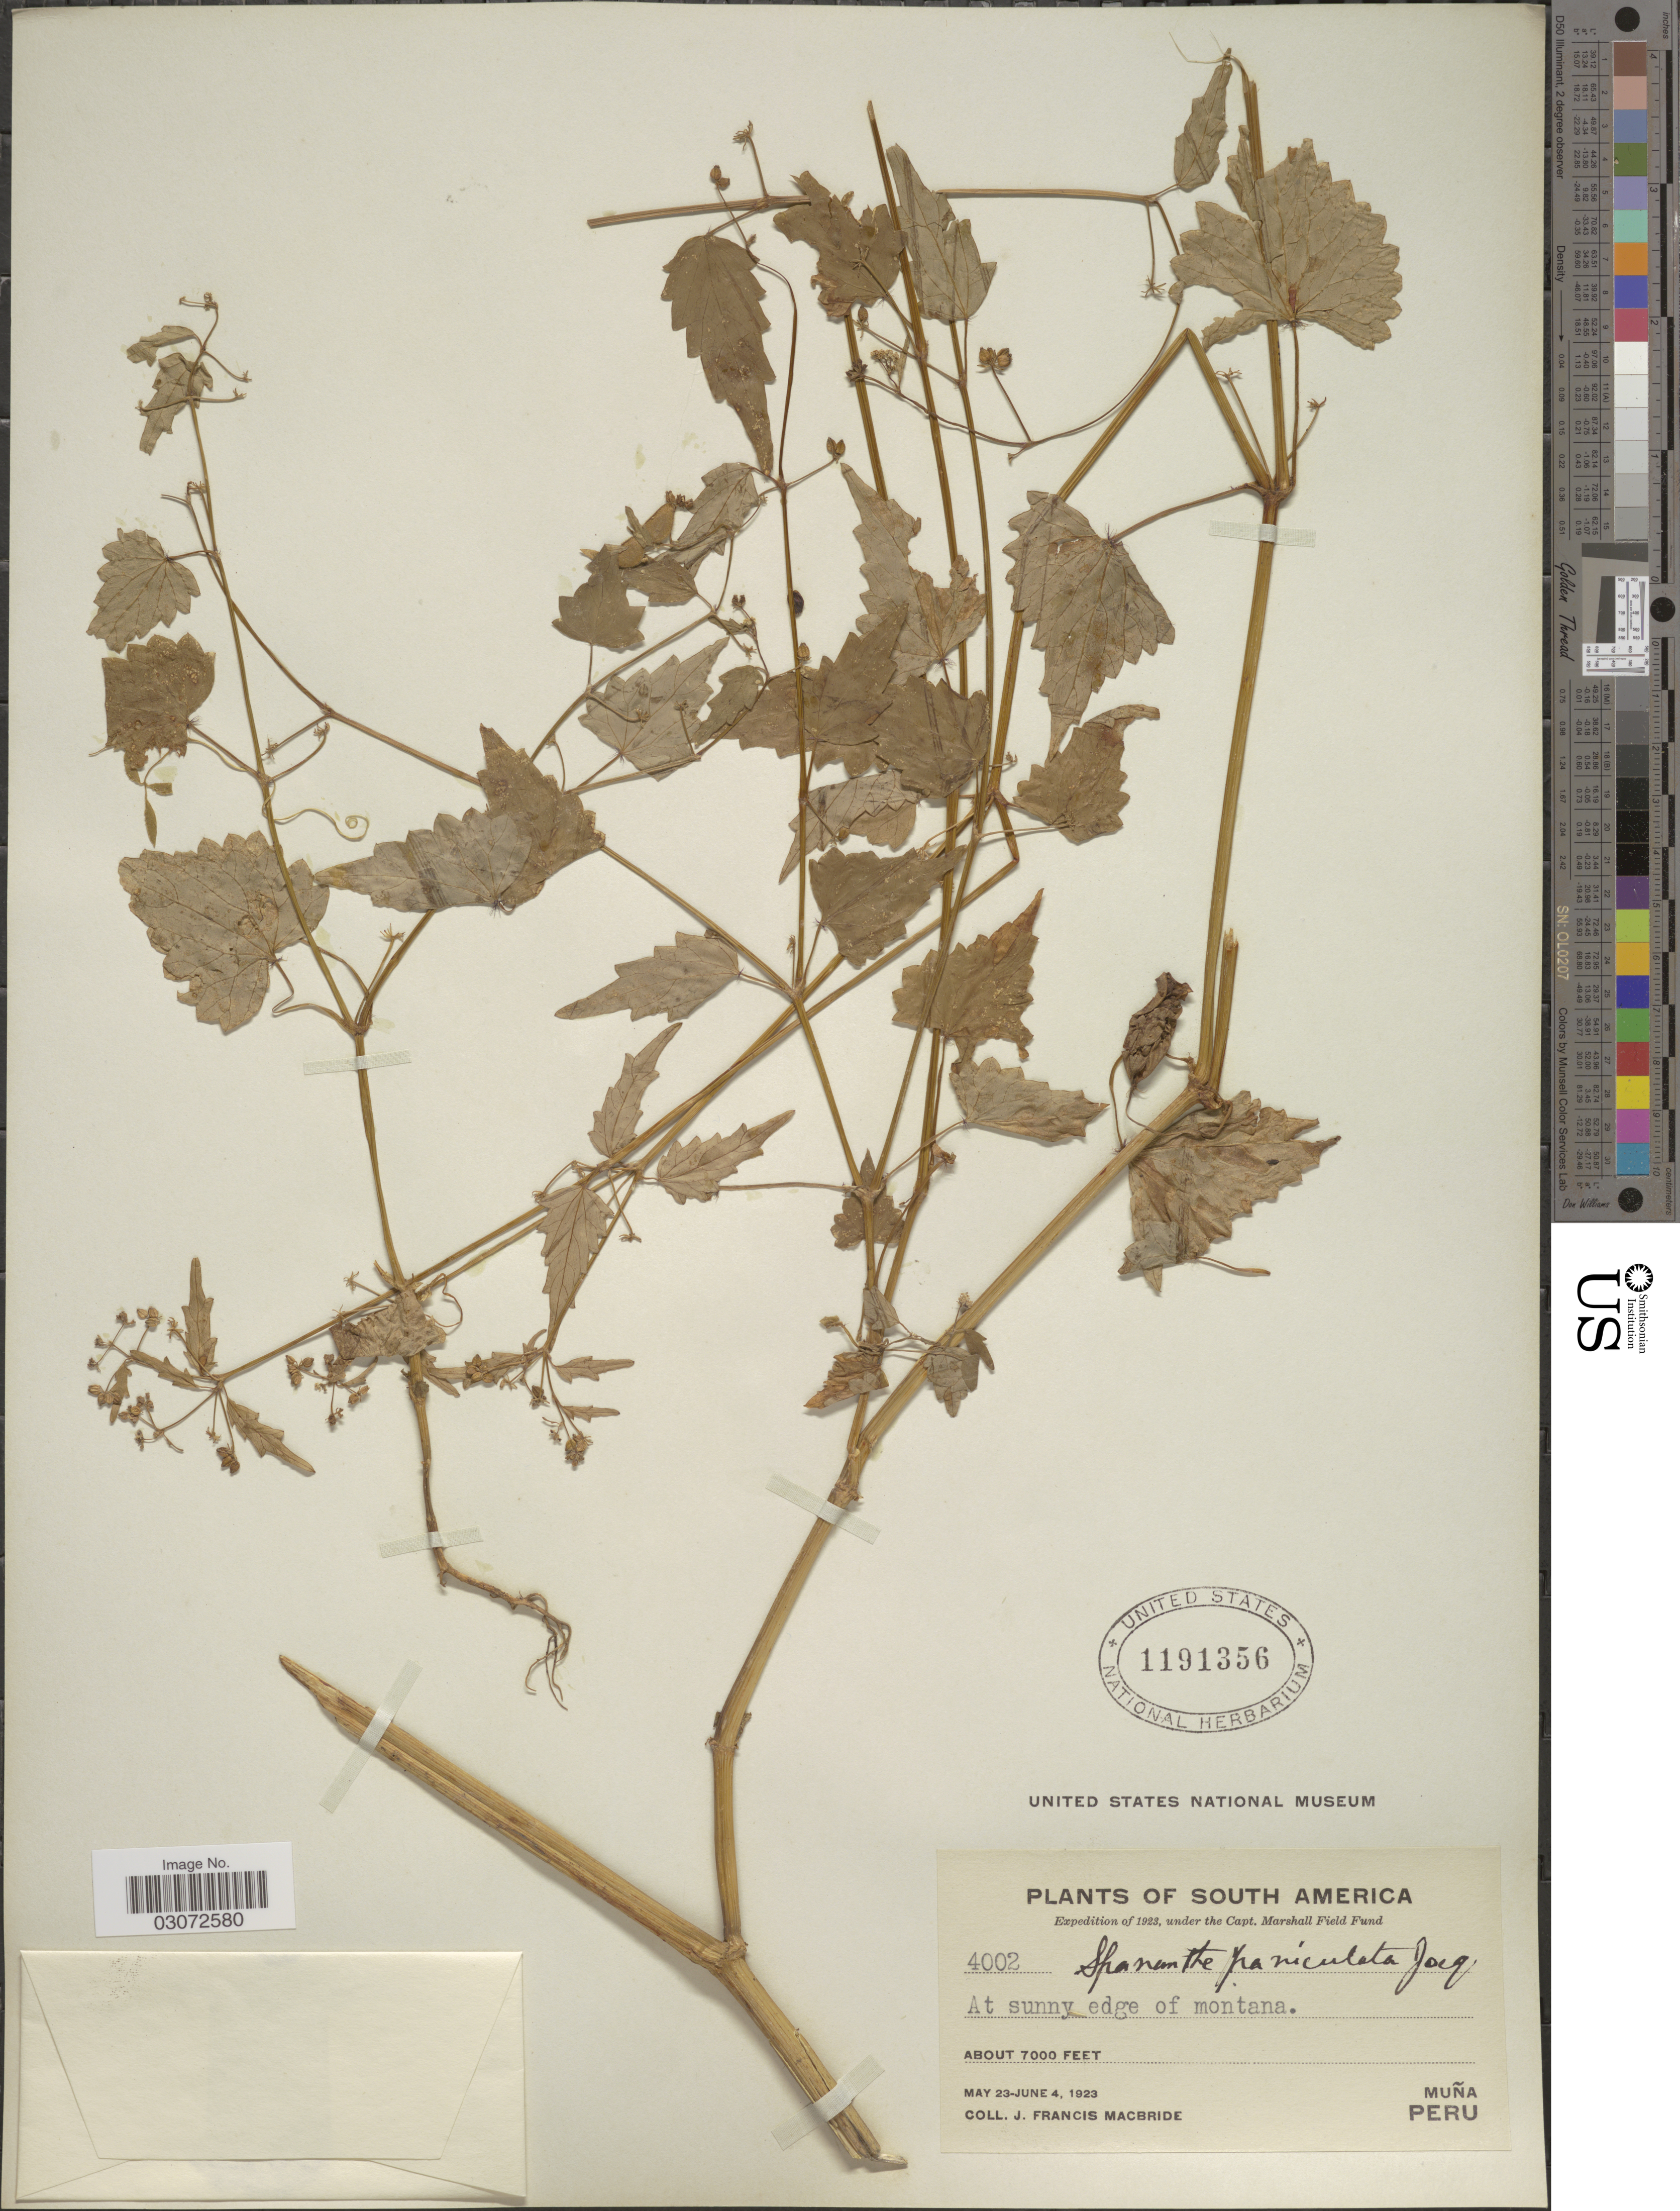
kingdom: Plantae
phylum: Tracheophyta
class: Magnoliopsida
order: Apiales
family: Apiaceae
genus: Spananthe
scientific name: Spananthe paniculata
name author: Jacq.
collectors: J. F. Macbride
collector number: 4002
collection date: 1923-05-23/1923-06-04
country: Peru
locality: Muña.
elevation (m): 2134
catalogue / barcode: US 1191356